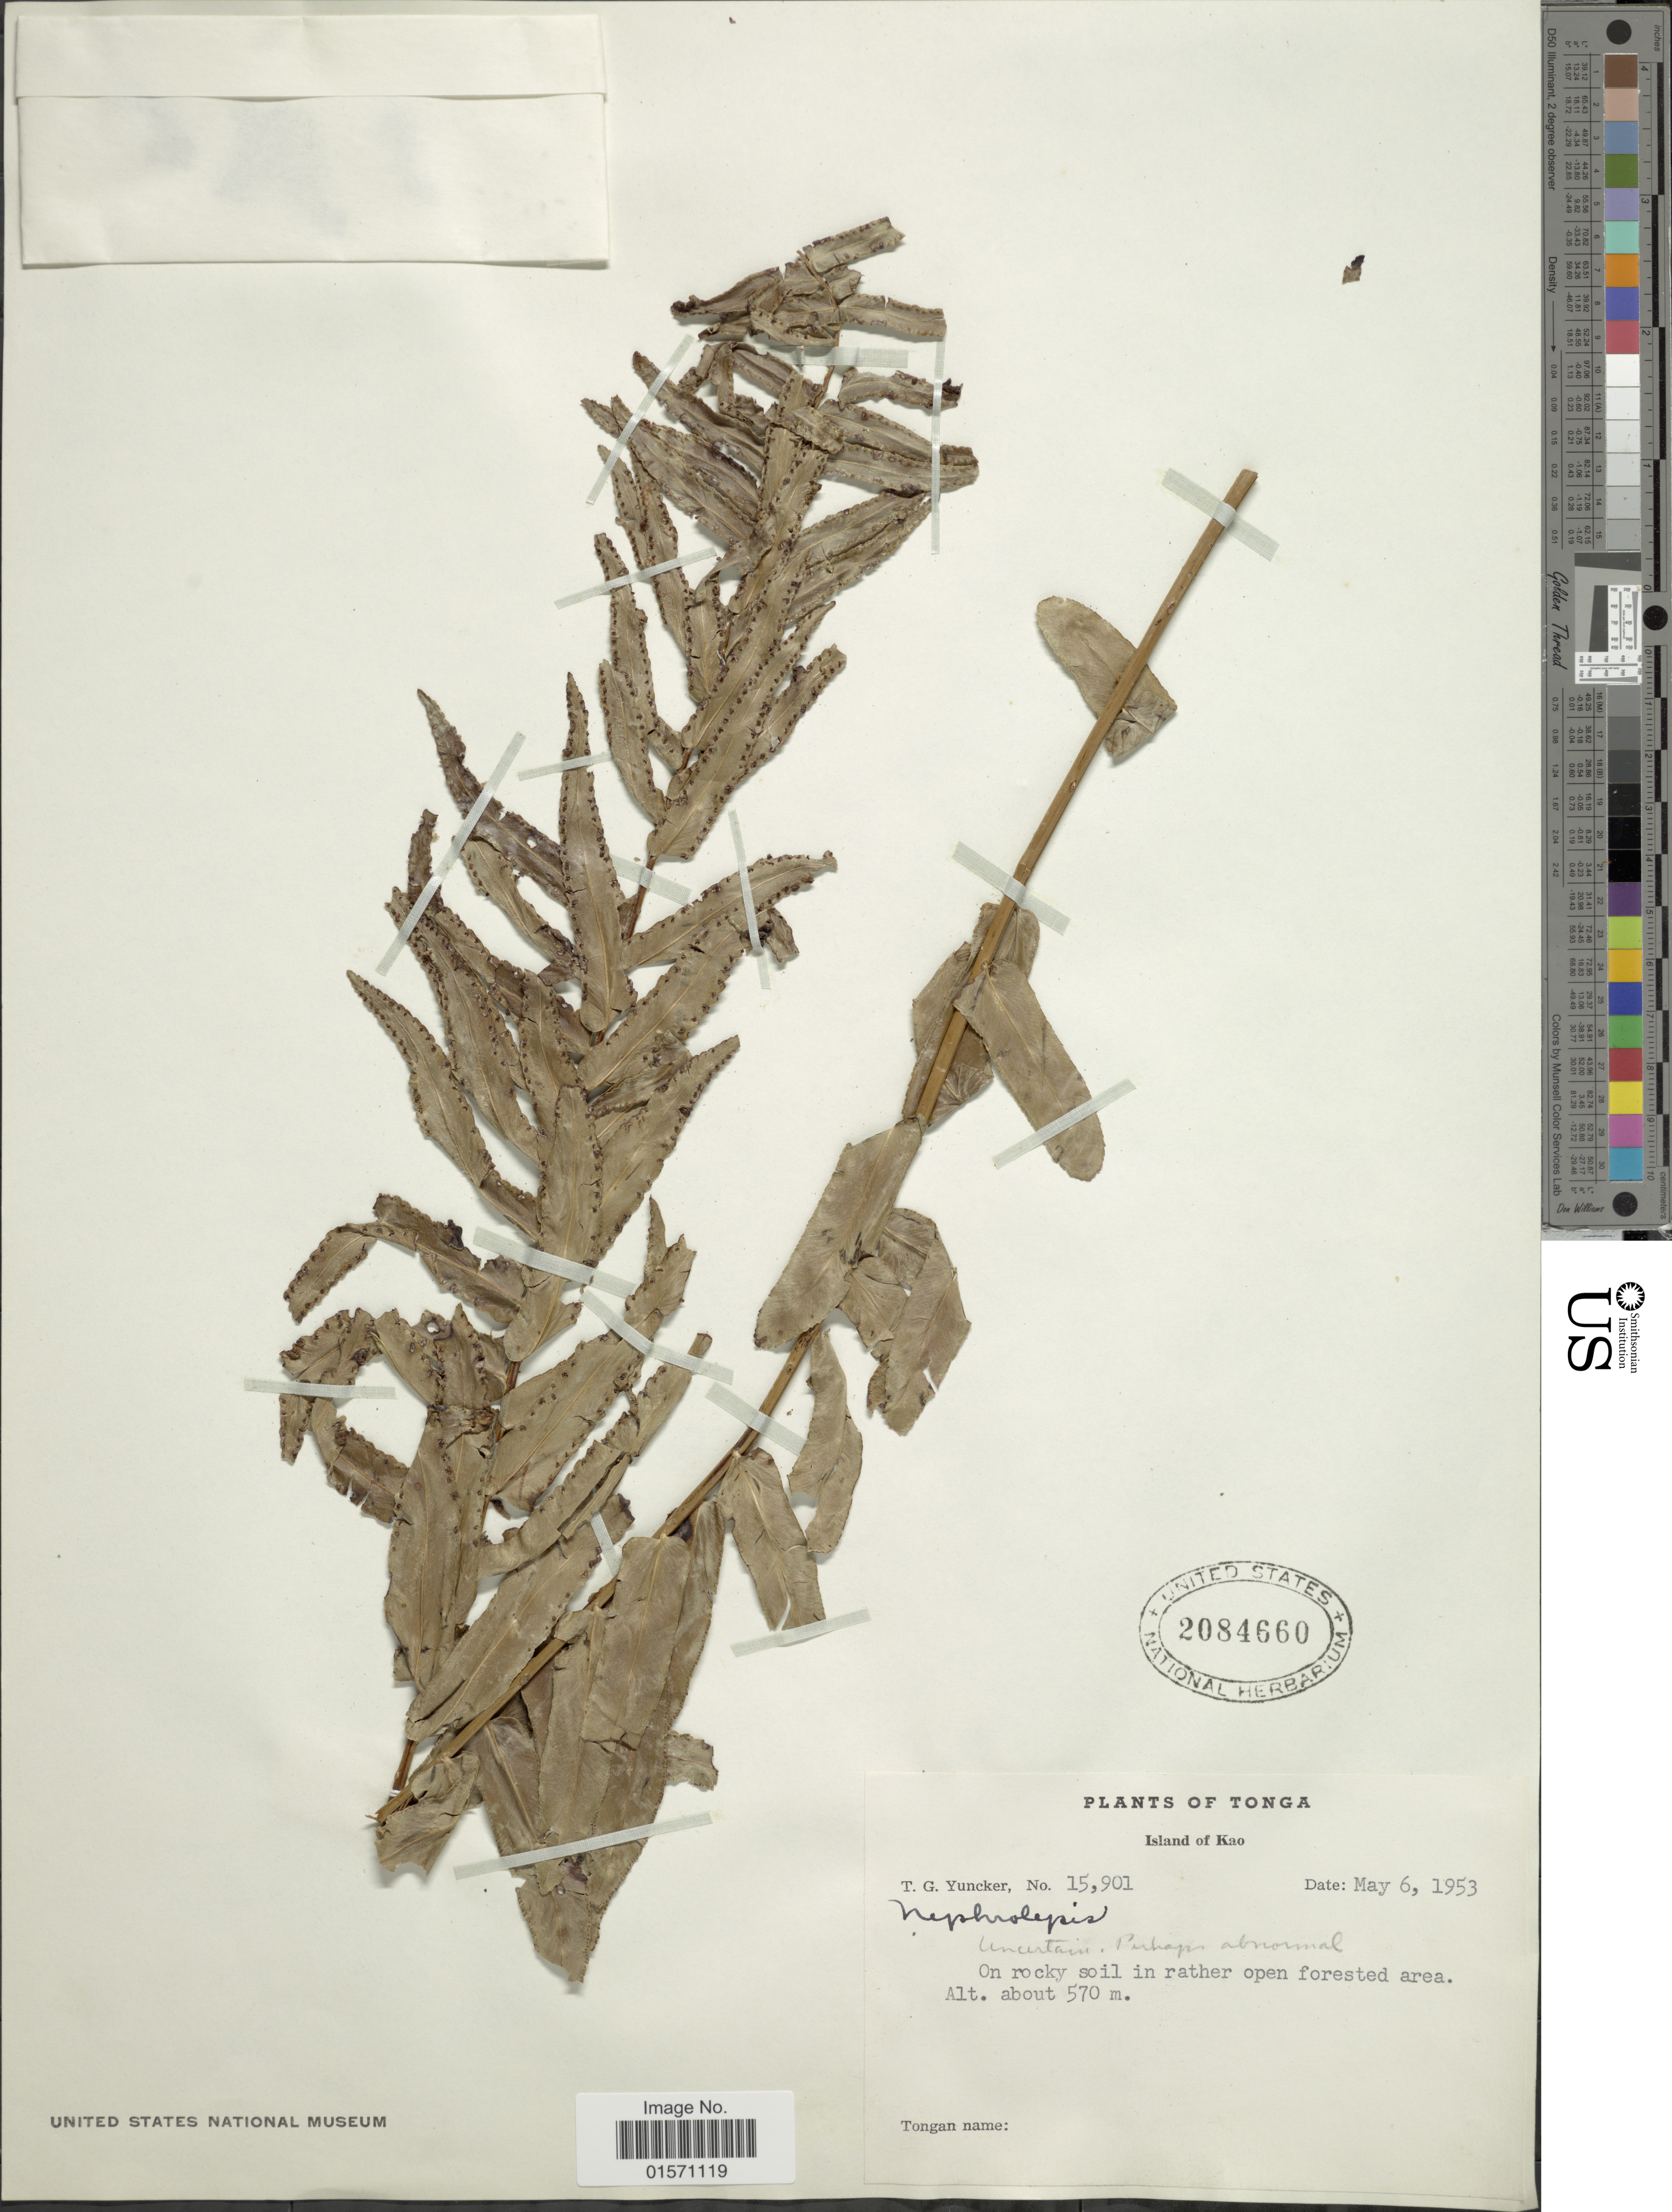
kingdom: Plantae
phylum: Tracheophyta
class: Polypodiopsida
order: Polypodiales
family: Nephrolepidaceae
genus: Nephrolepis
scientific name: Nephrolepis sp.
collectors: T. G. Yuncker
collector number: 15901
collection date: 1953-05-06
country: Tonga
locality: Island of Kao. in rather open forested area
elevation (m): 570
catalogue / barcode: US 2084660